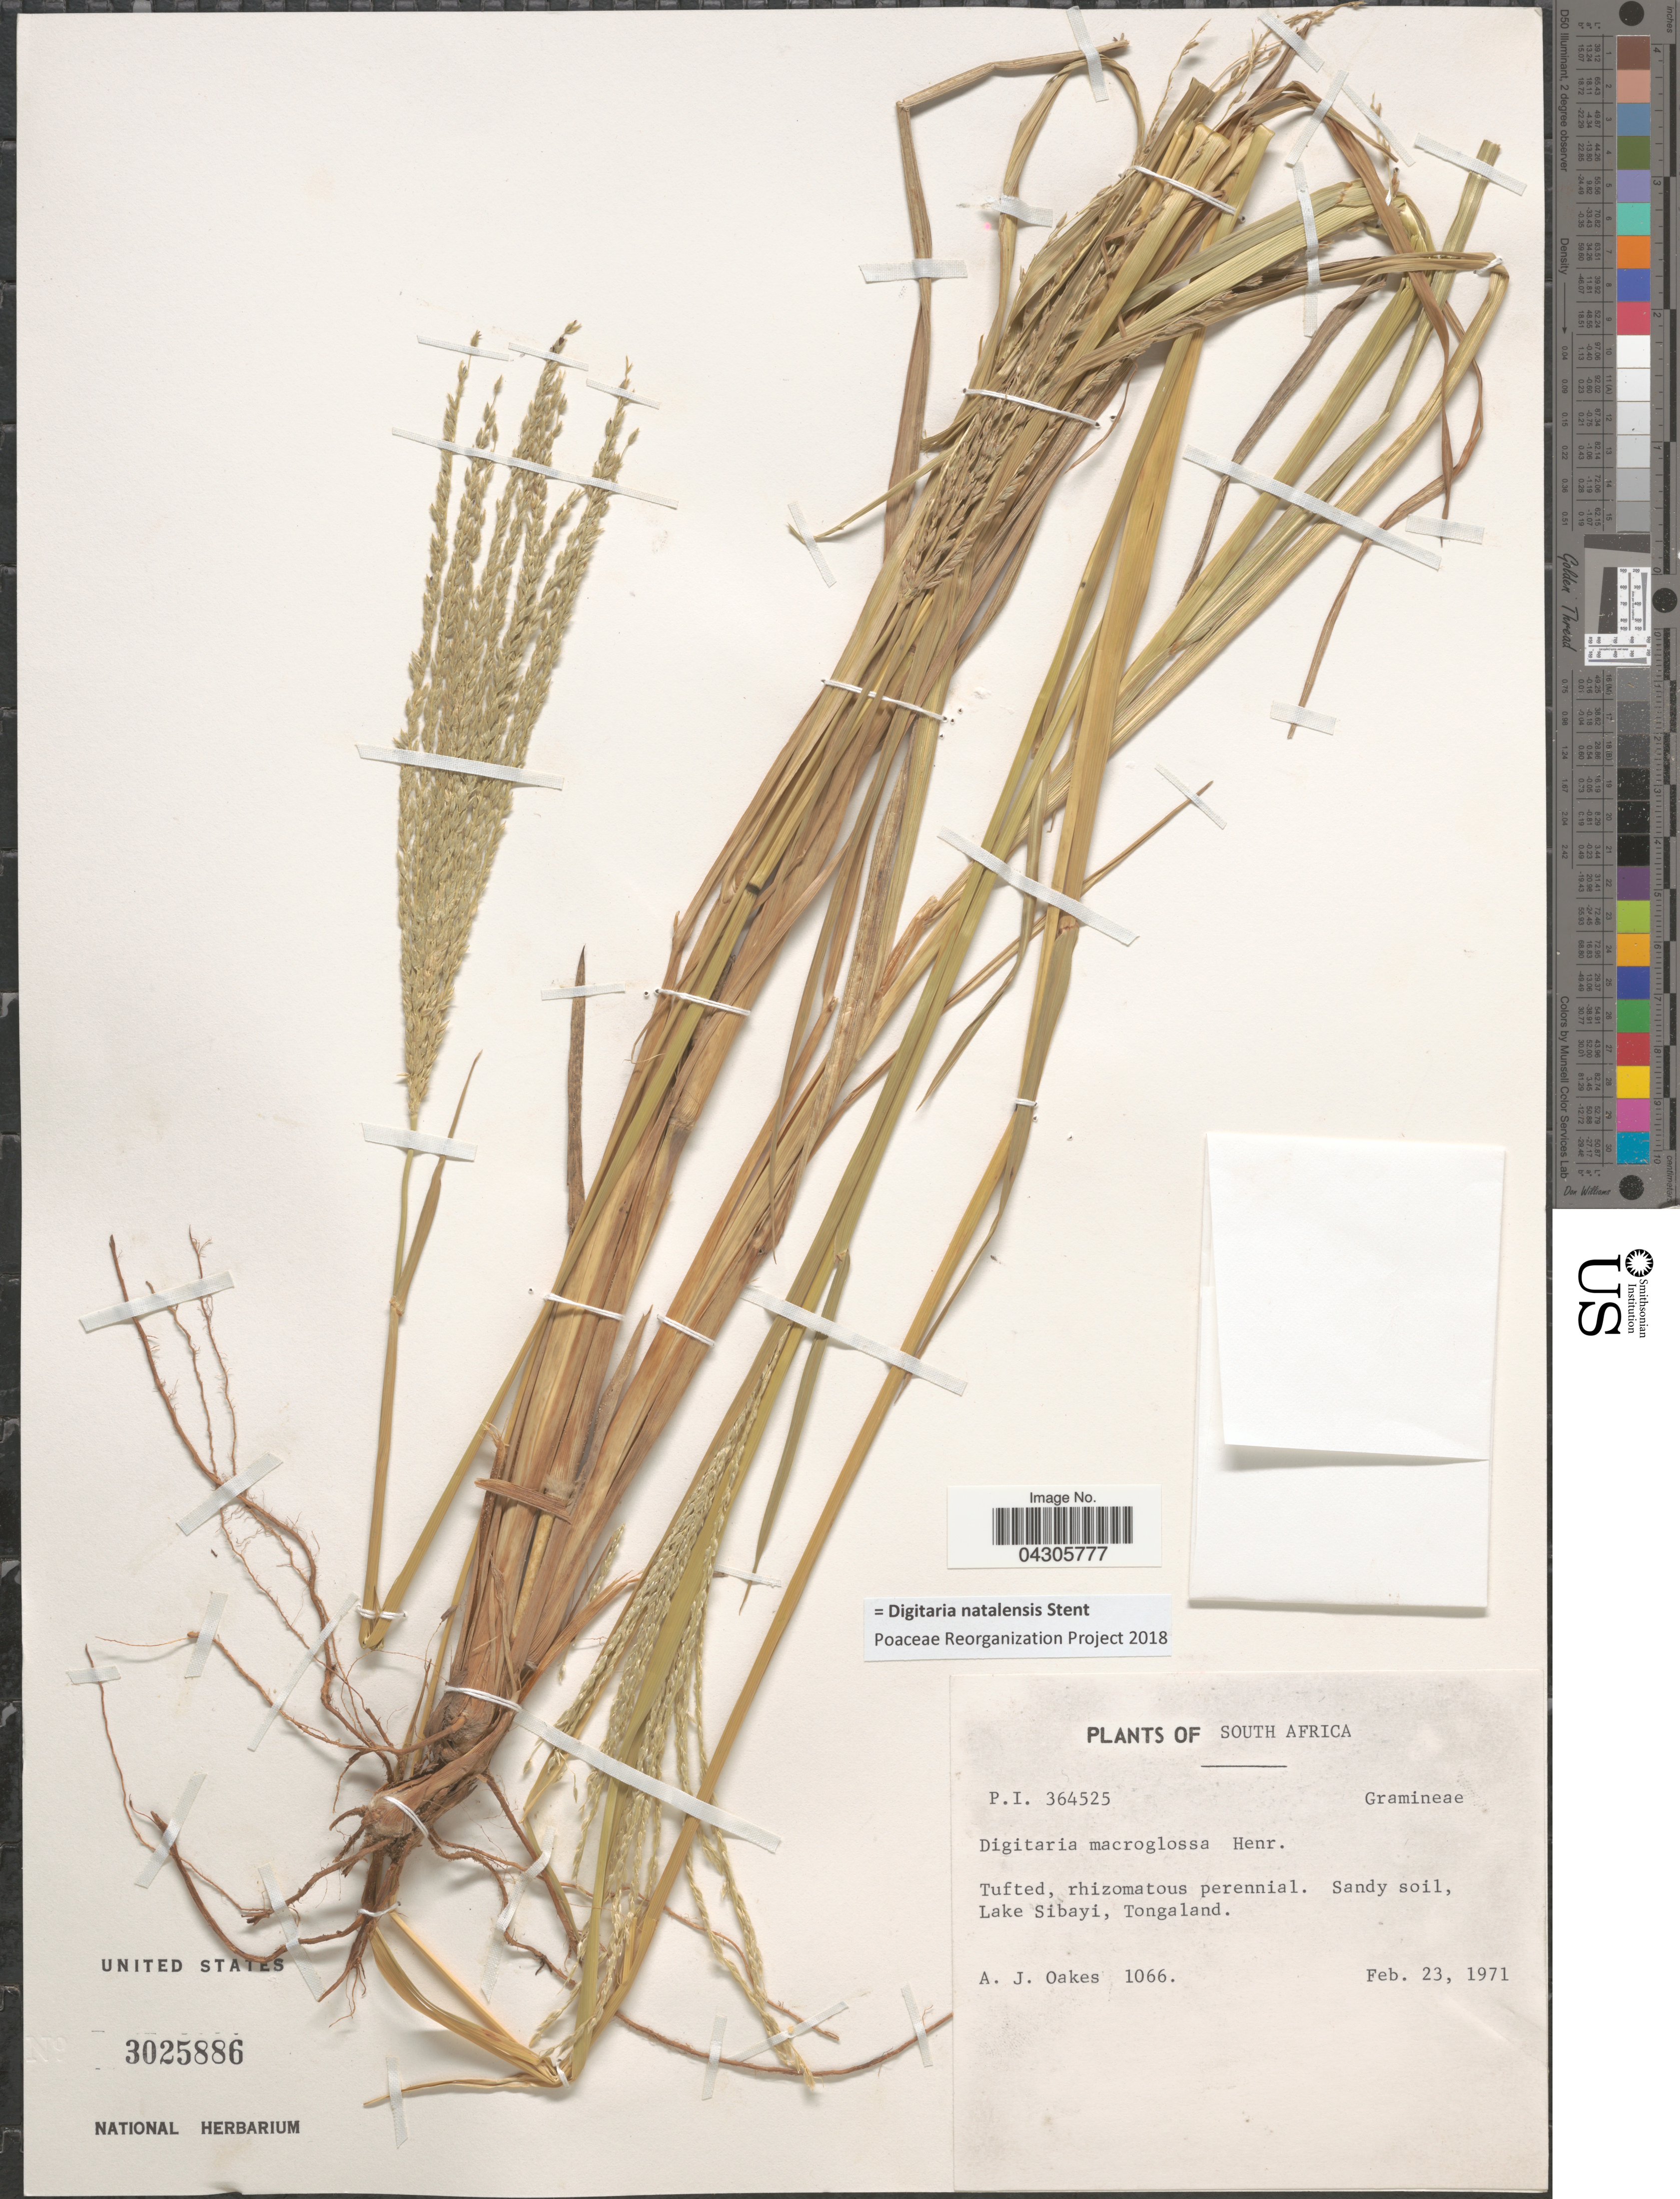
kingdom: Plantae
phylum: Tracheophyta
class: Liliopsida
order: Poales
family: Poaceae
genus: Digitaria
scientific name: Digitaria natalensis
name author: Stent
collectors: A. Oakes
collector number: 1066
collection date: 1971-02-23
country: South Africa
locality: Lake Sibayi, Tongaland.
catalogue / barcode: US 3025886